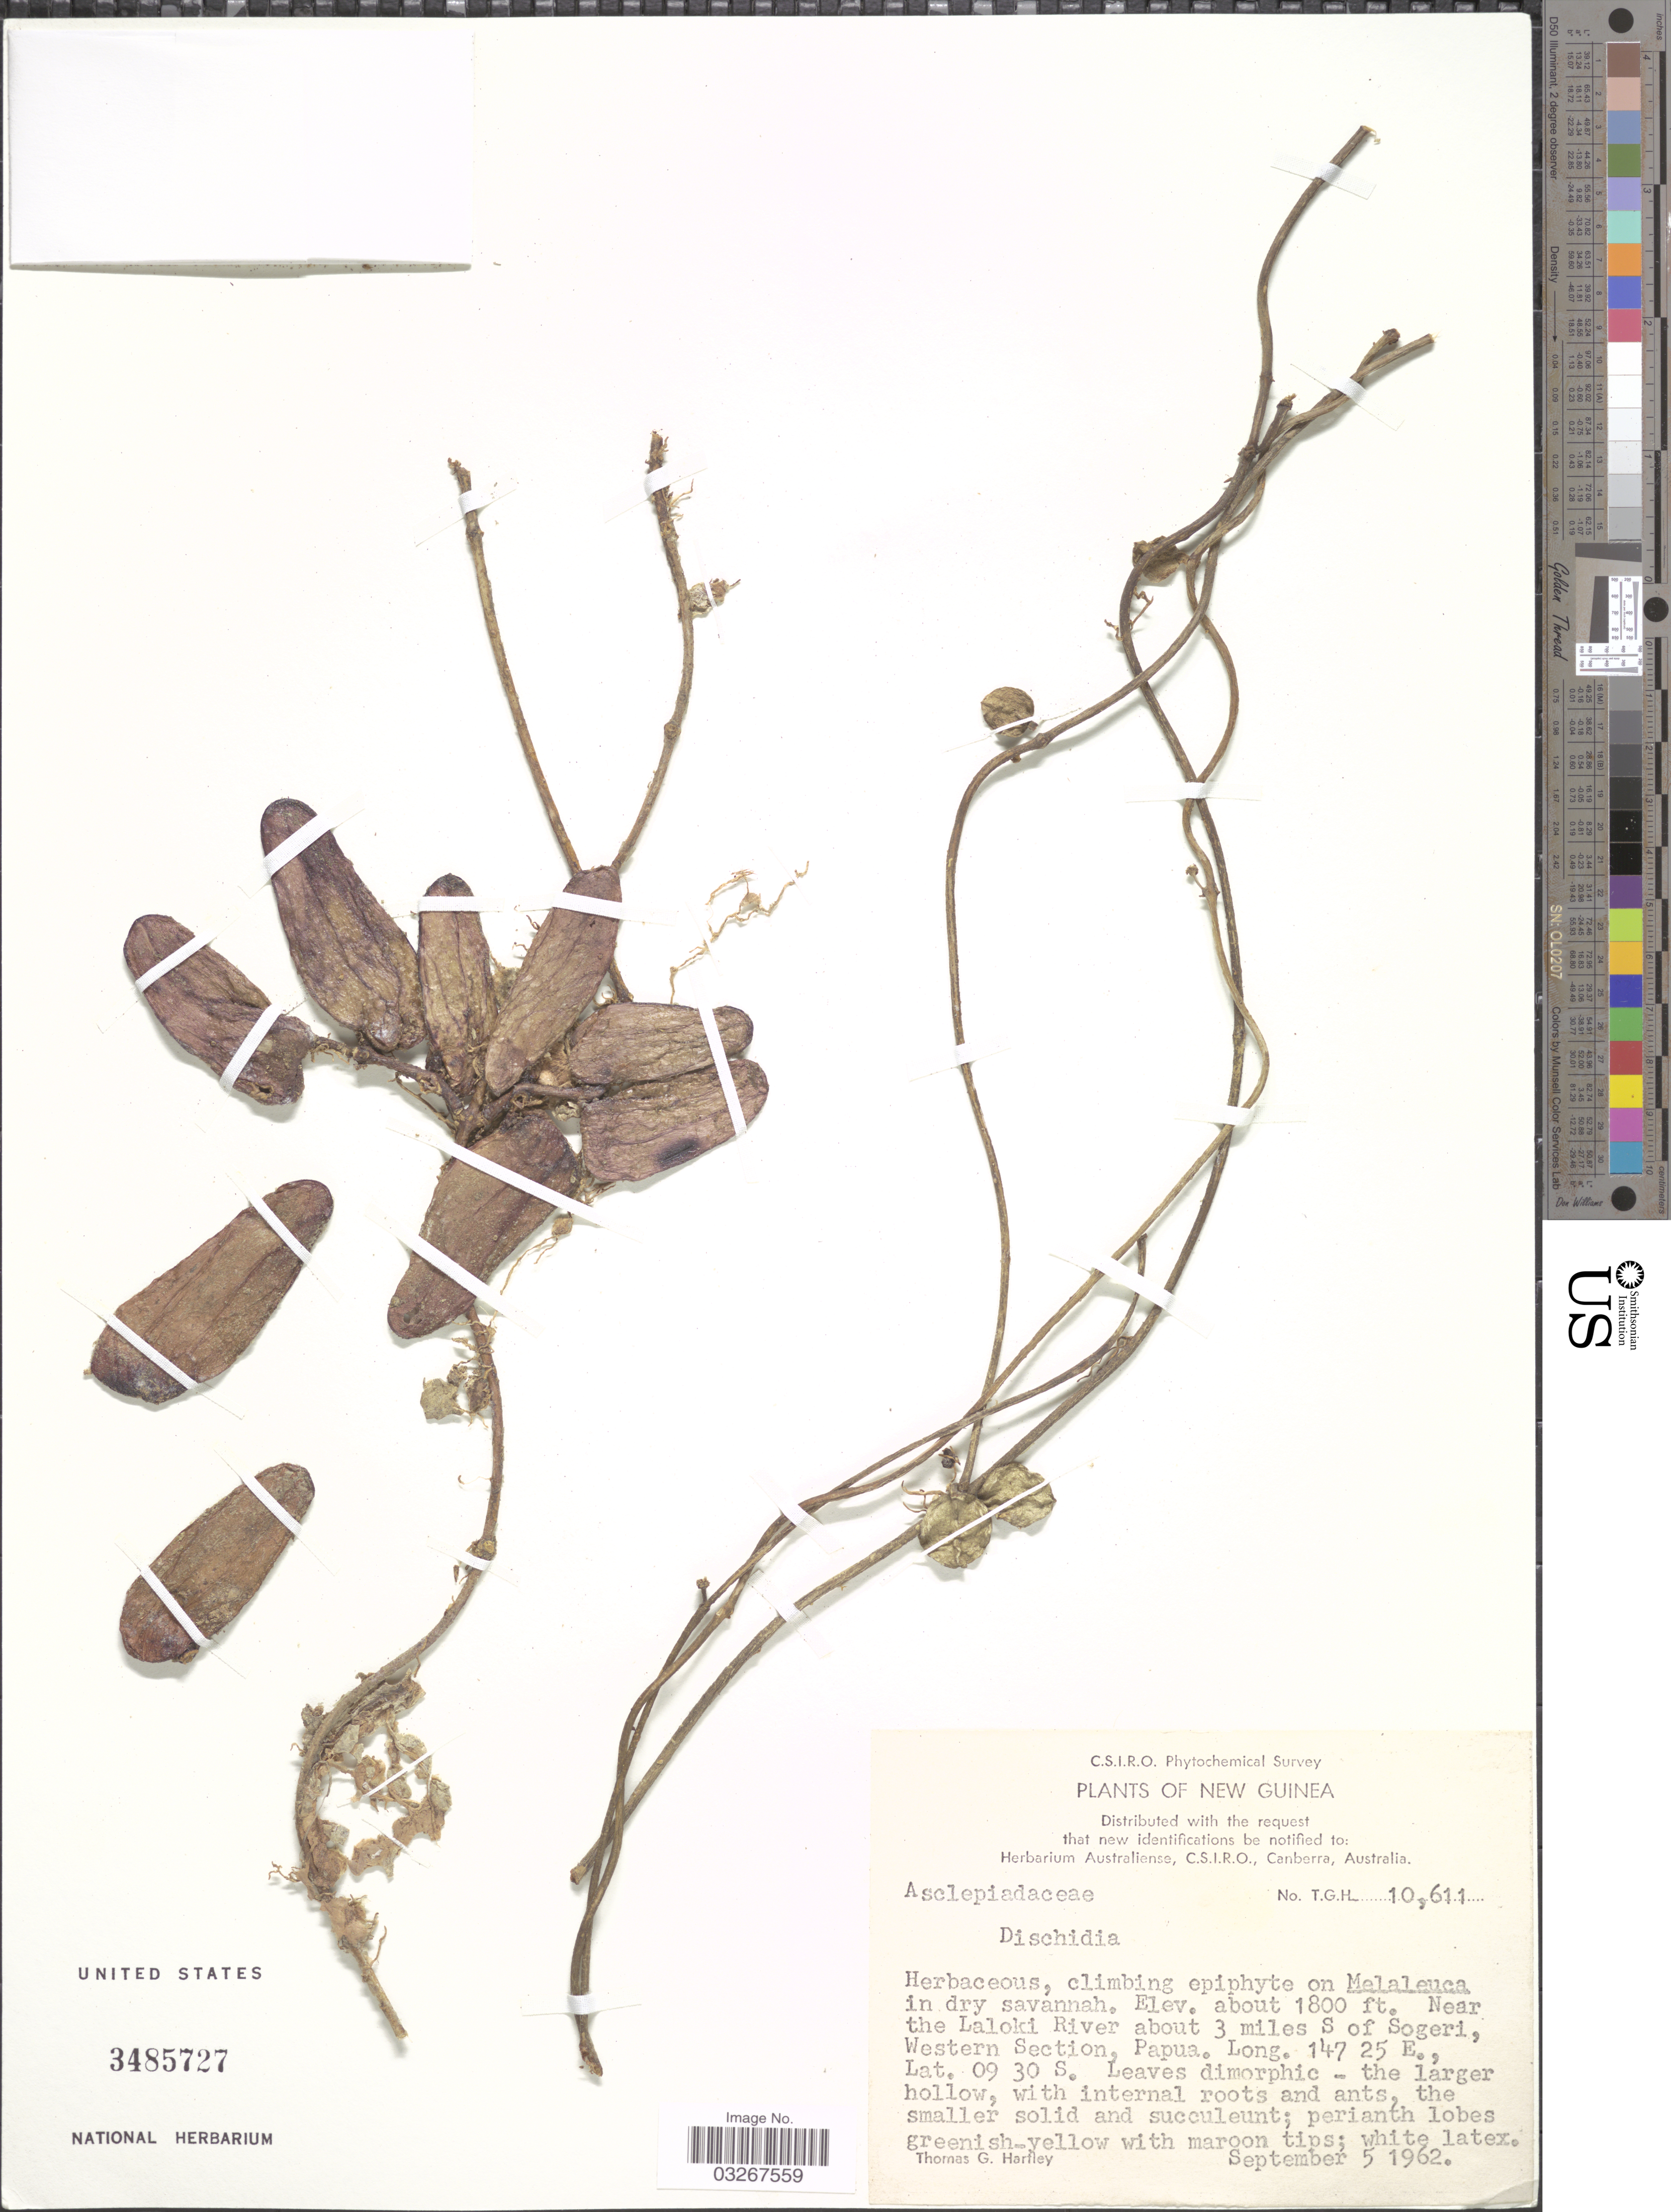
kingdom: Plantae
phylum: Tracheophyta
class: Magnoliopsida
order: Gentianales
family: Apocynaceae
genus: Dischidia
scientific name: Dischidia sp.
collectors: T. G. Hartley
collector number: TGH10611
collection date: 1962-09-05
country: Papua New Guinea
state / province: Manus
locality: New Guinea, Near the Laloki River about 3 miles S of Sogeri, Western Section, Papua.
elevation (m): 549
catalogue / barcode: US 3485727